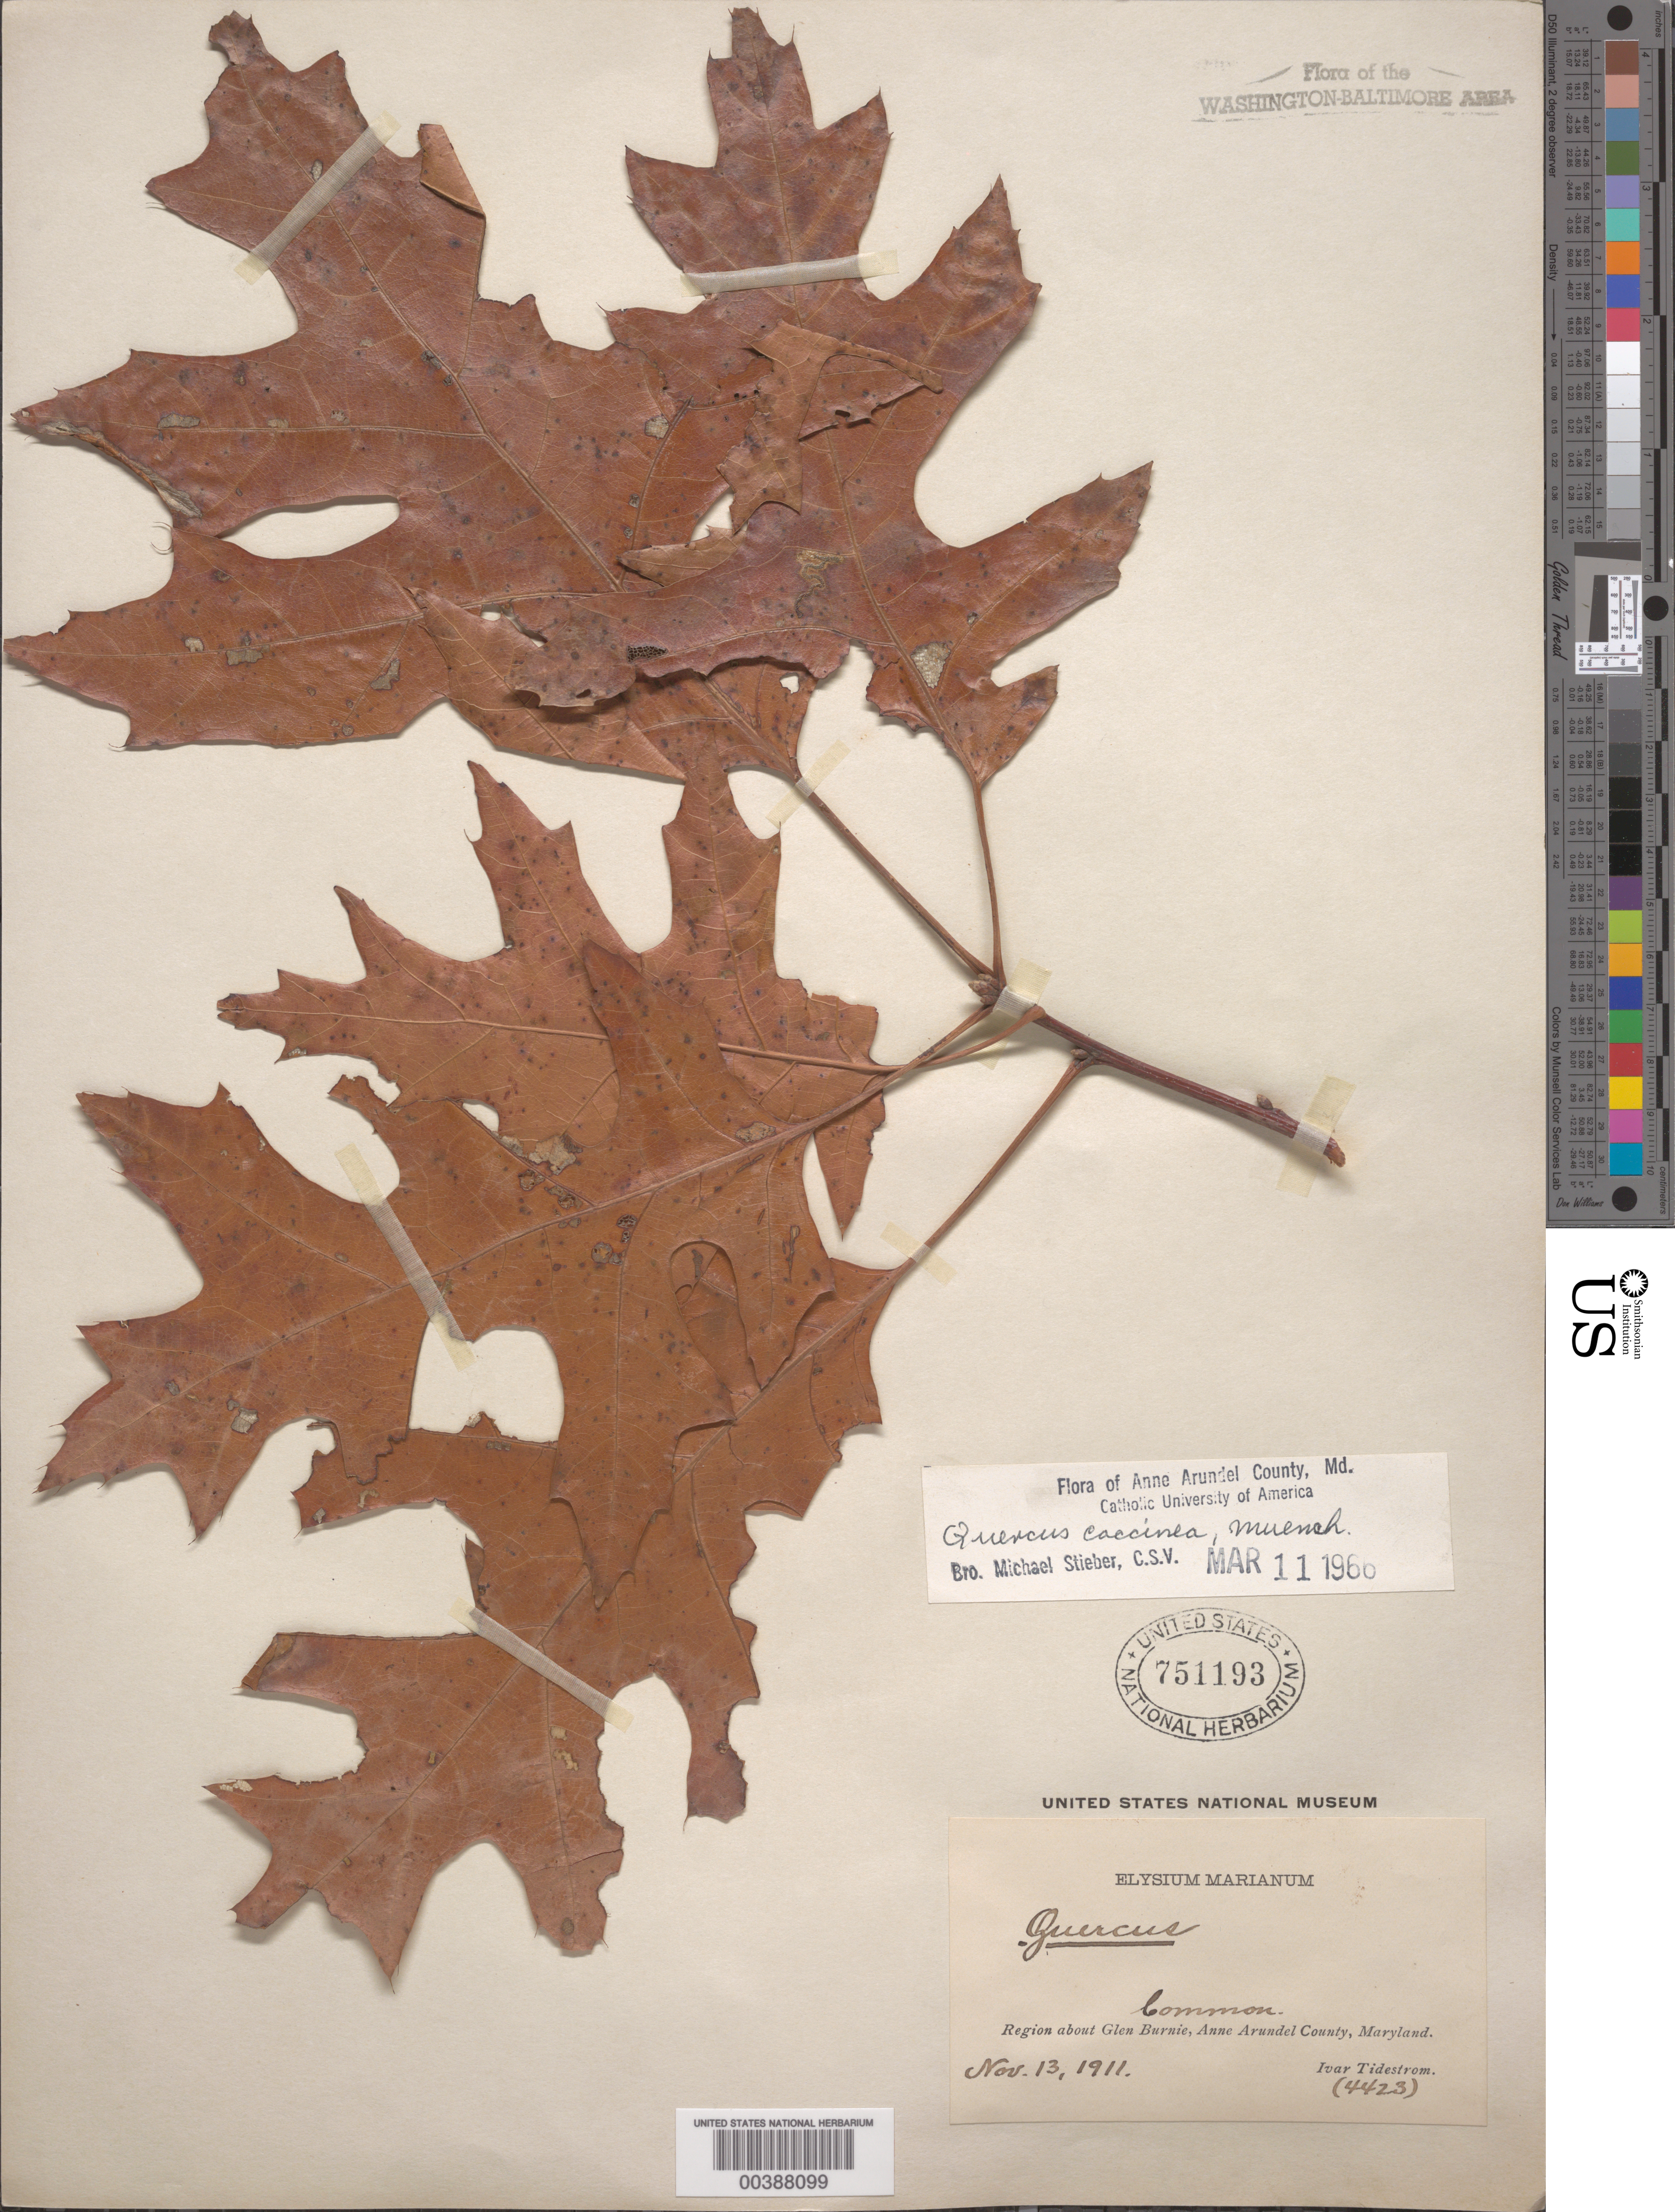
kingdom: Plantae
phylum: Tracheophyta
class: Magnoliopsida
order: Fagales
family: Fagaceae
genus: Quercus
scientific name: Quercus coccinea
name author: Münchh.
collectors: I. F. Tidestrom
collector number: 4423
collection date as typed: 13 Nov 1911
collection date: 1911-11-13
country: United States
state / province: Maryland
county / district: Anne Arundel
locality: Glen Burnie region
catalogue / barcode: US 751193